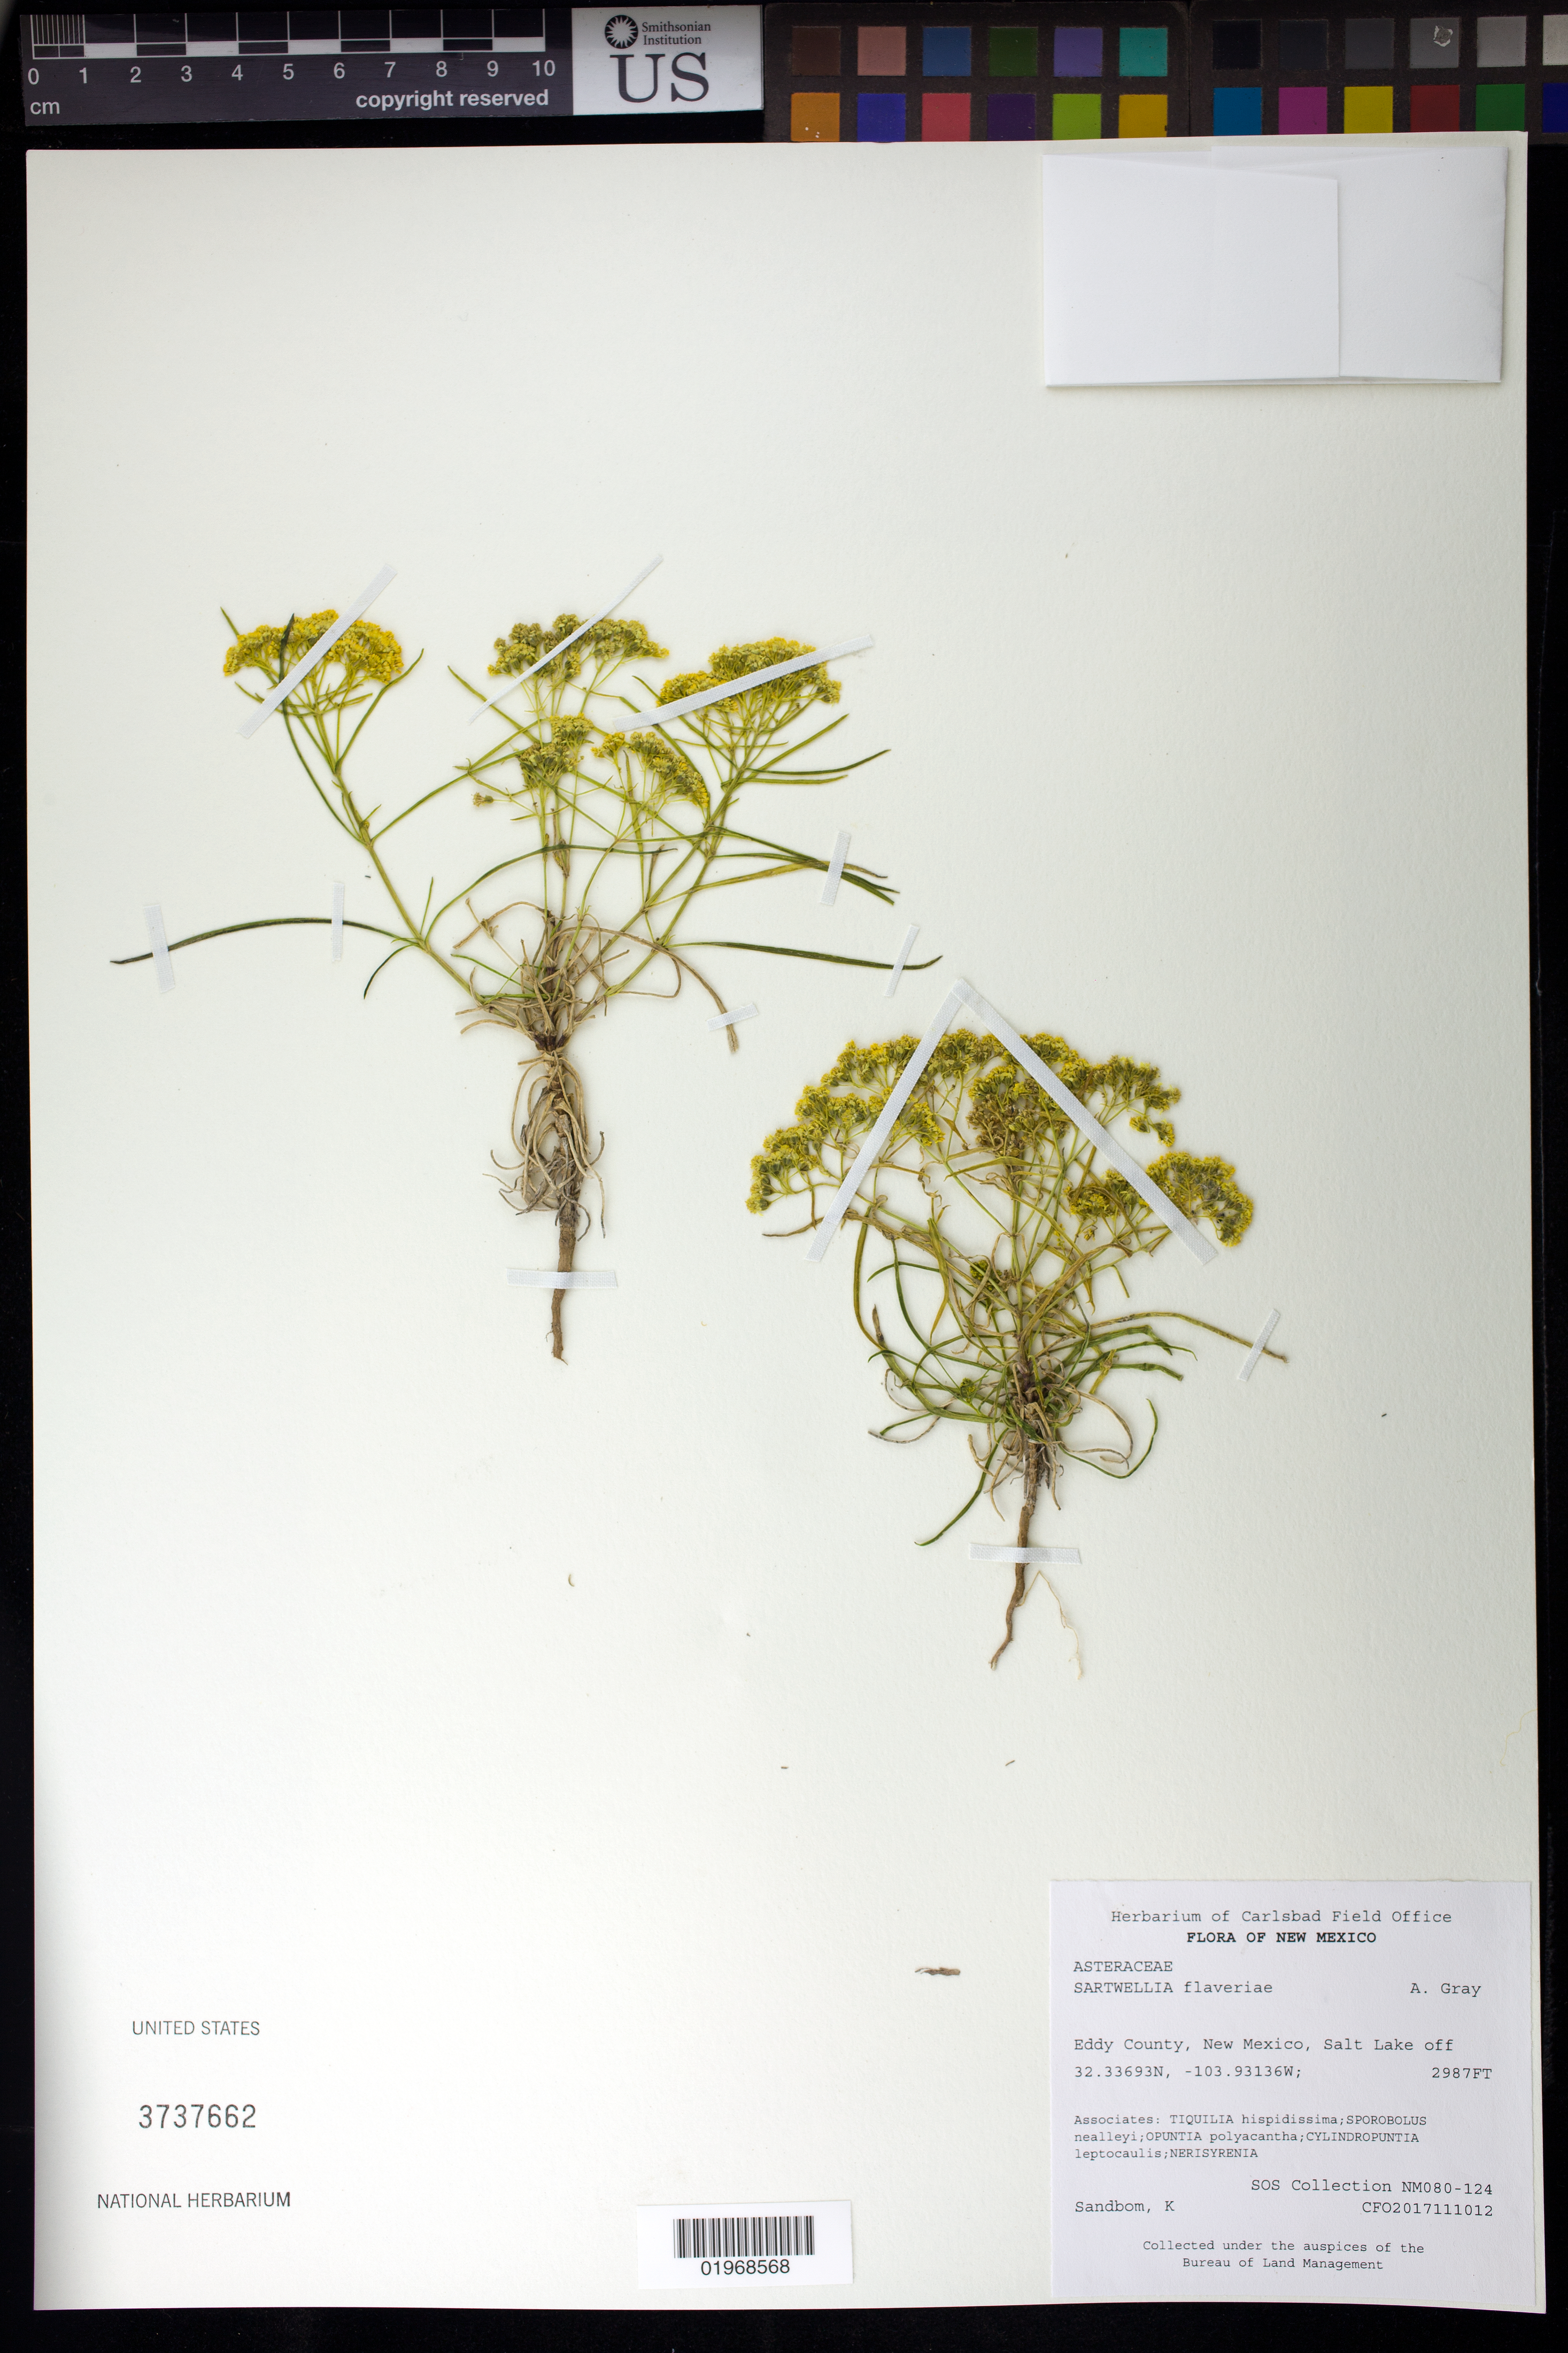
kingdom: Plantae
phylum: Tracheophyta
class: Magnoliopsida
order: Asterales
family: Asteraceae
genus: Sartwellia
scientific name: Sartwellia flaveriae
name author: A. Gray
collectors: K. Sandbom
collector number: NM080-124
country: United States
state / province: New Mexico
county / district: Eddy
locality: Salt Lake off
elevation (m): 910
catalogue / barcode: US 3737662